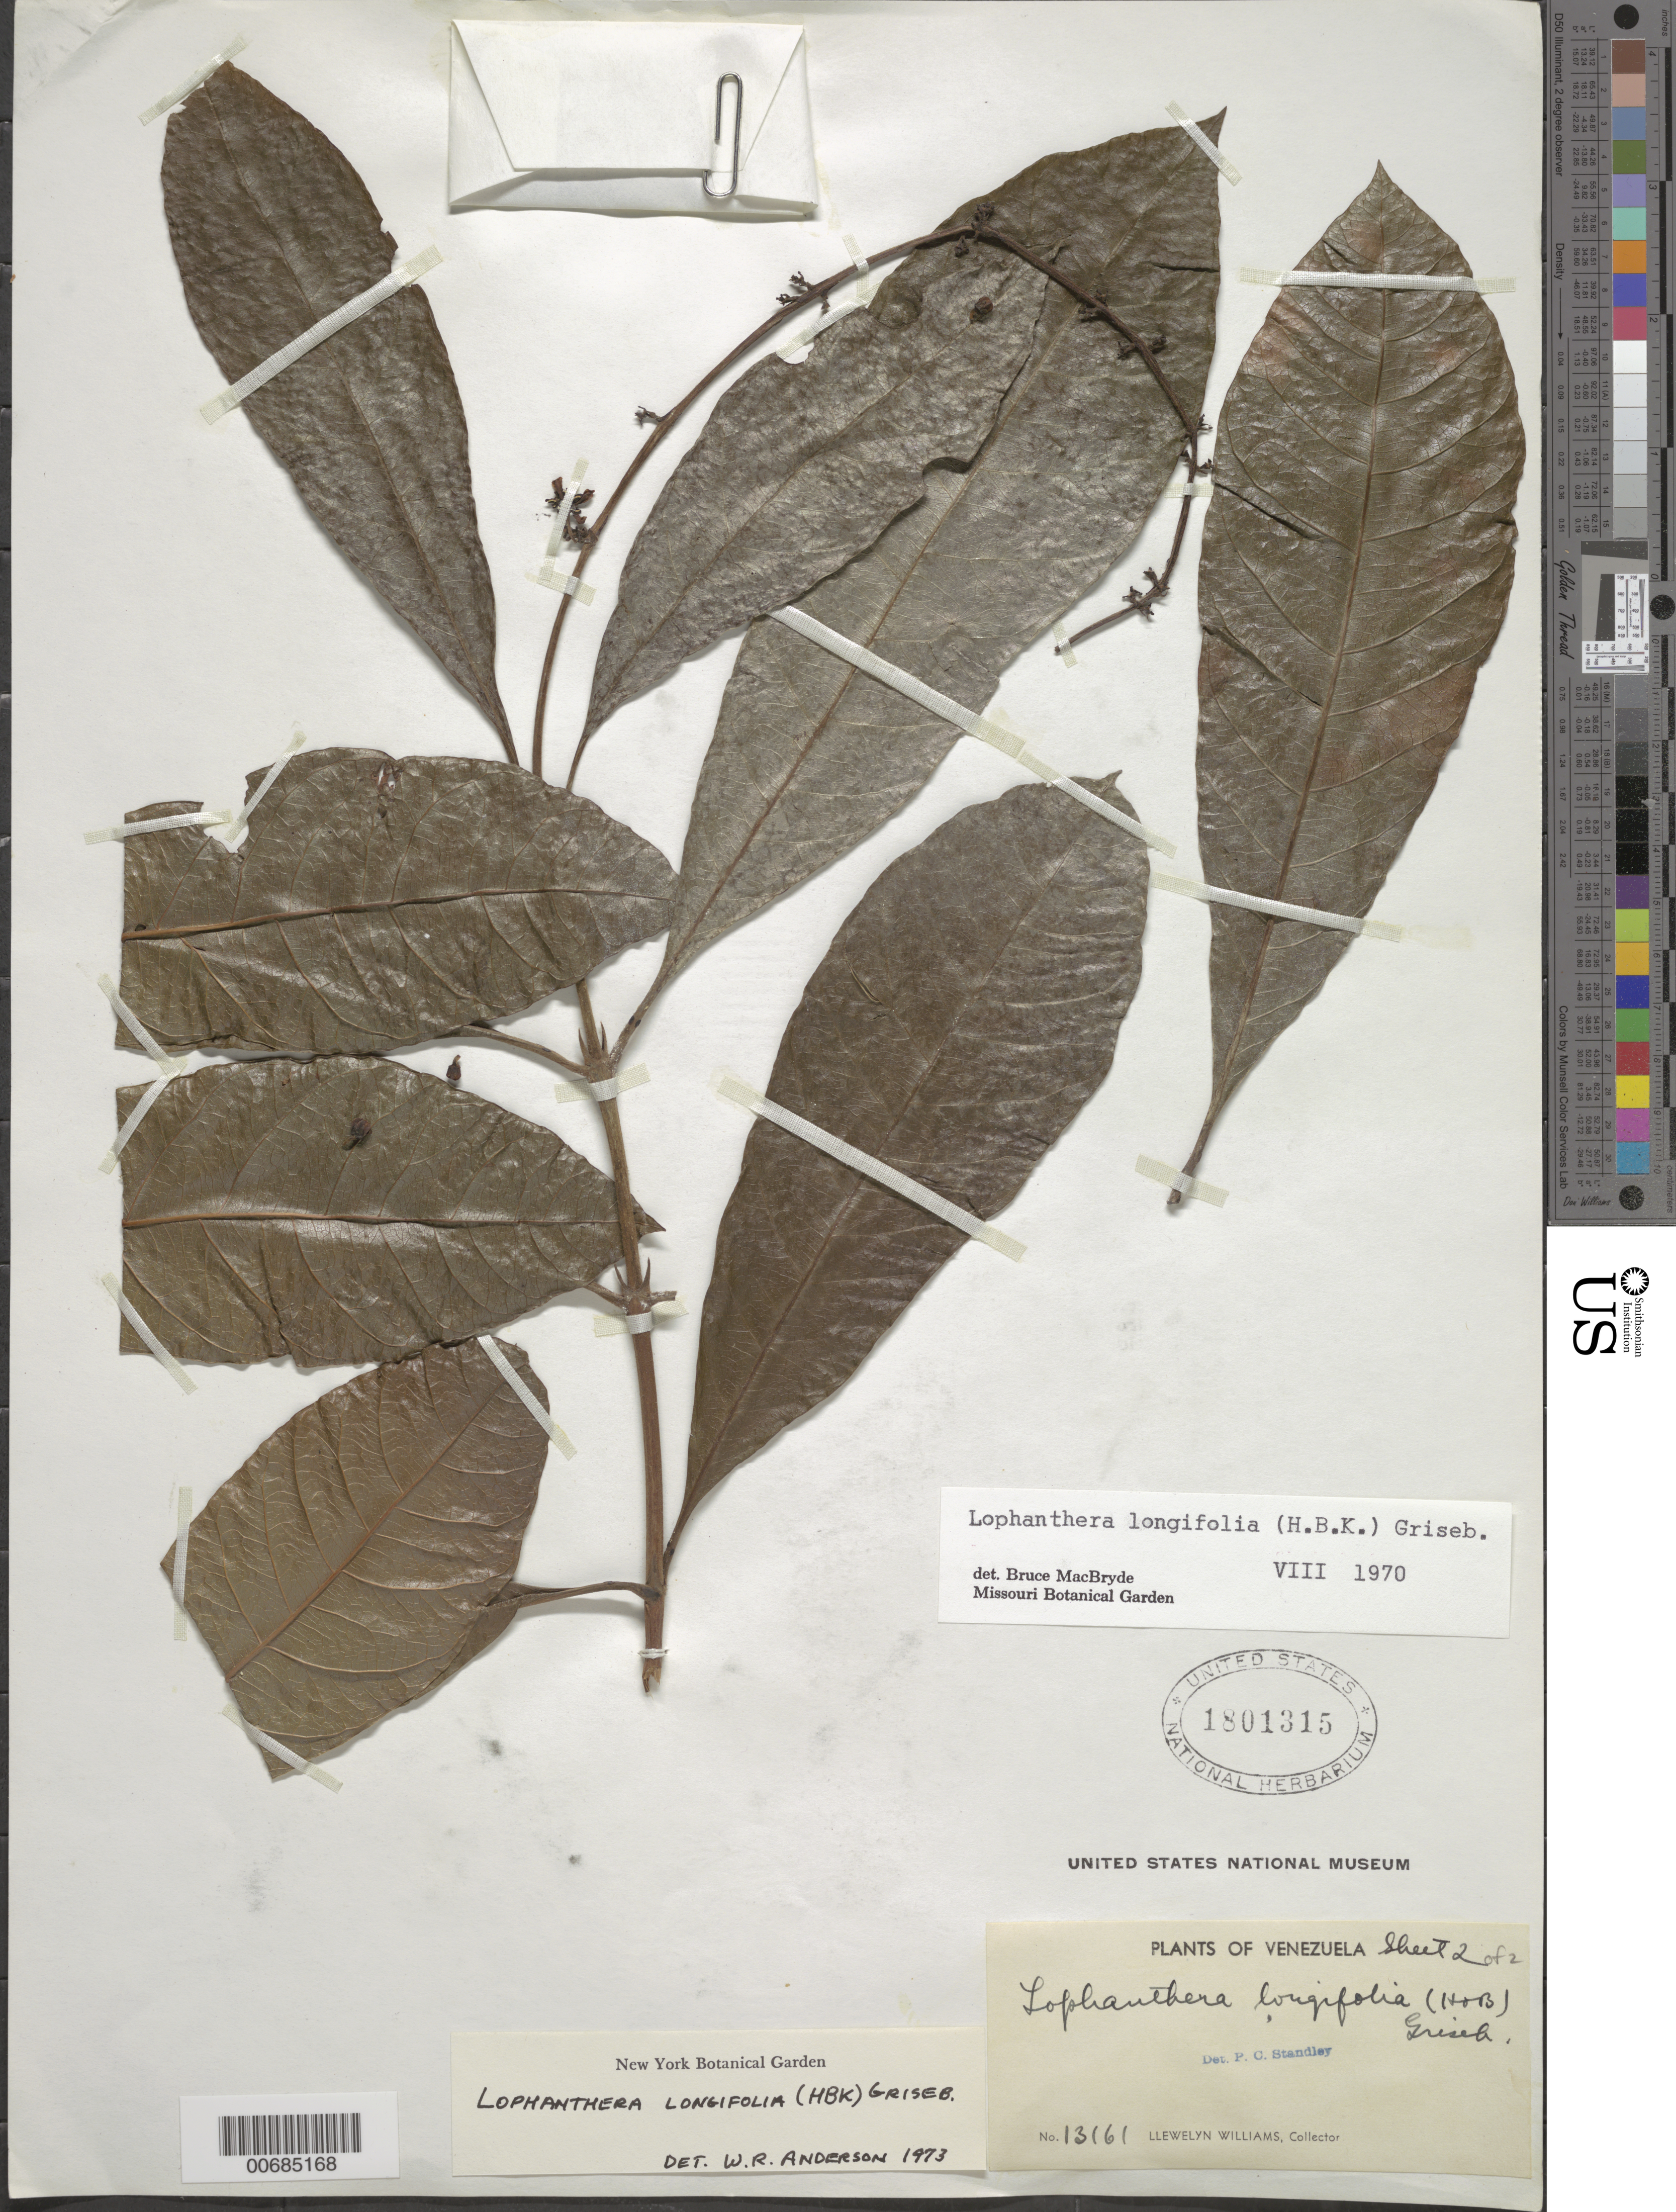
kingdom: Plantae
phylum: Tracheophyta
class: Magnoliopsida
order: Malpighiales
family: Malpighiaceae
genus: Lophanthera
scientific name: Lophanthera longifolia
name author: (Kunth) Griseb.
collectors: Ll. Williams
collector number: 13161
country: Venezuela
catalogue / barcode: US 1801315